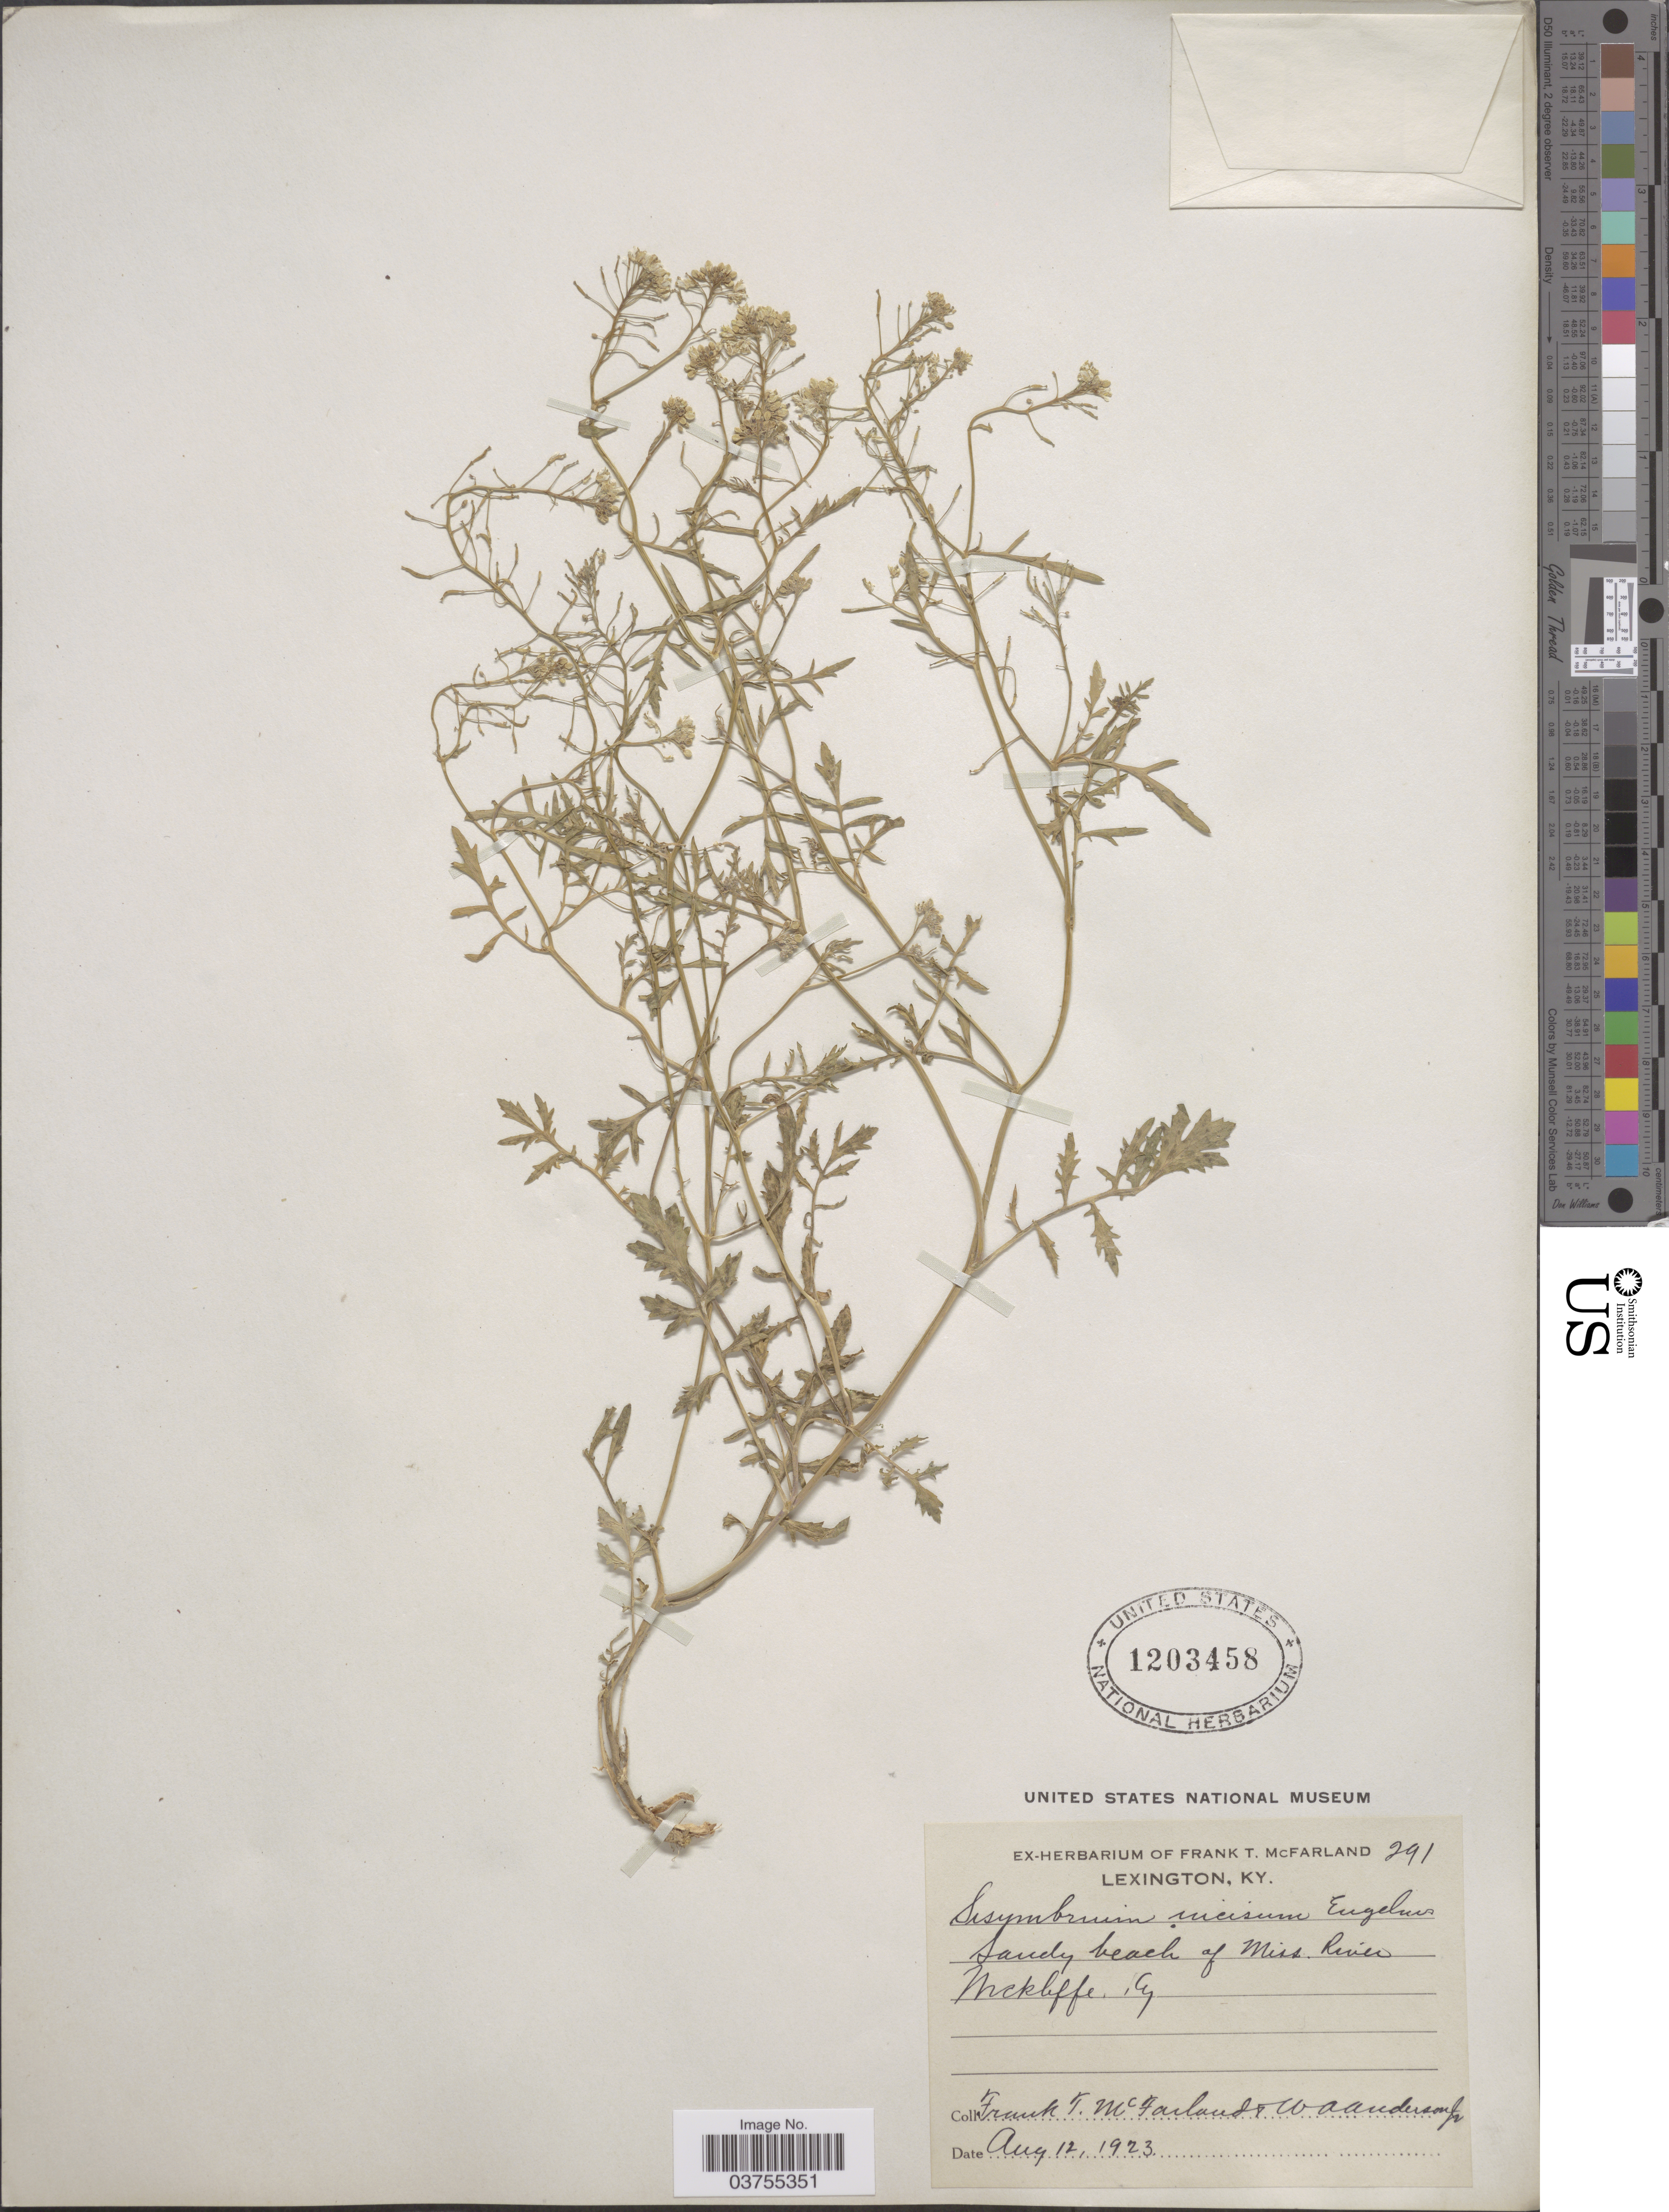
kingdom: Plantae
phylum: Tracheophyta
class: Magnoliopsida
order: Brassicales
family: Brassicaceae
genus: Descurainia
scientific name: Descurainia sp.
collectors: F. McFarland & J. Waanderson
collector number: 291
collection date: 1923-08-12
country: United States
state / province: Kentucky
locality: Sandy beach of Miss. River Wickliffe.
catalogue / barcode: US 1203458